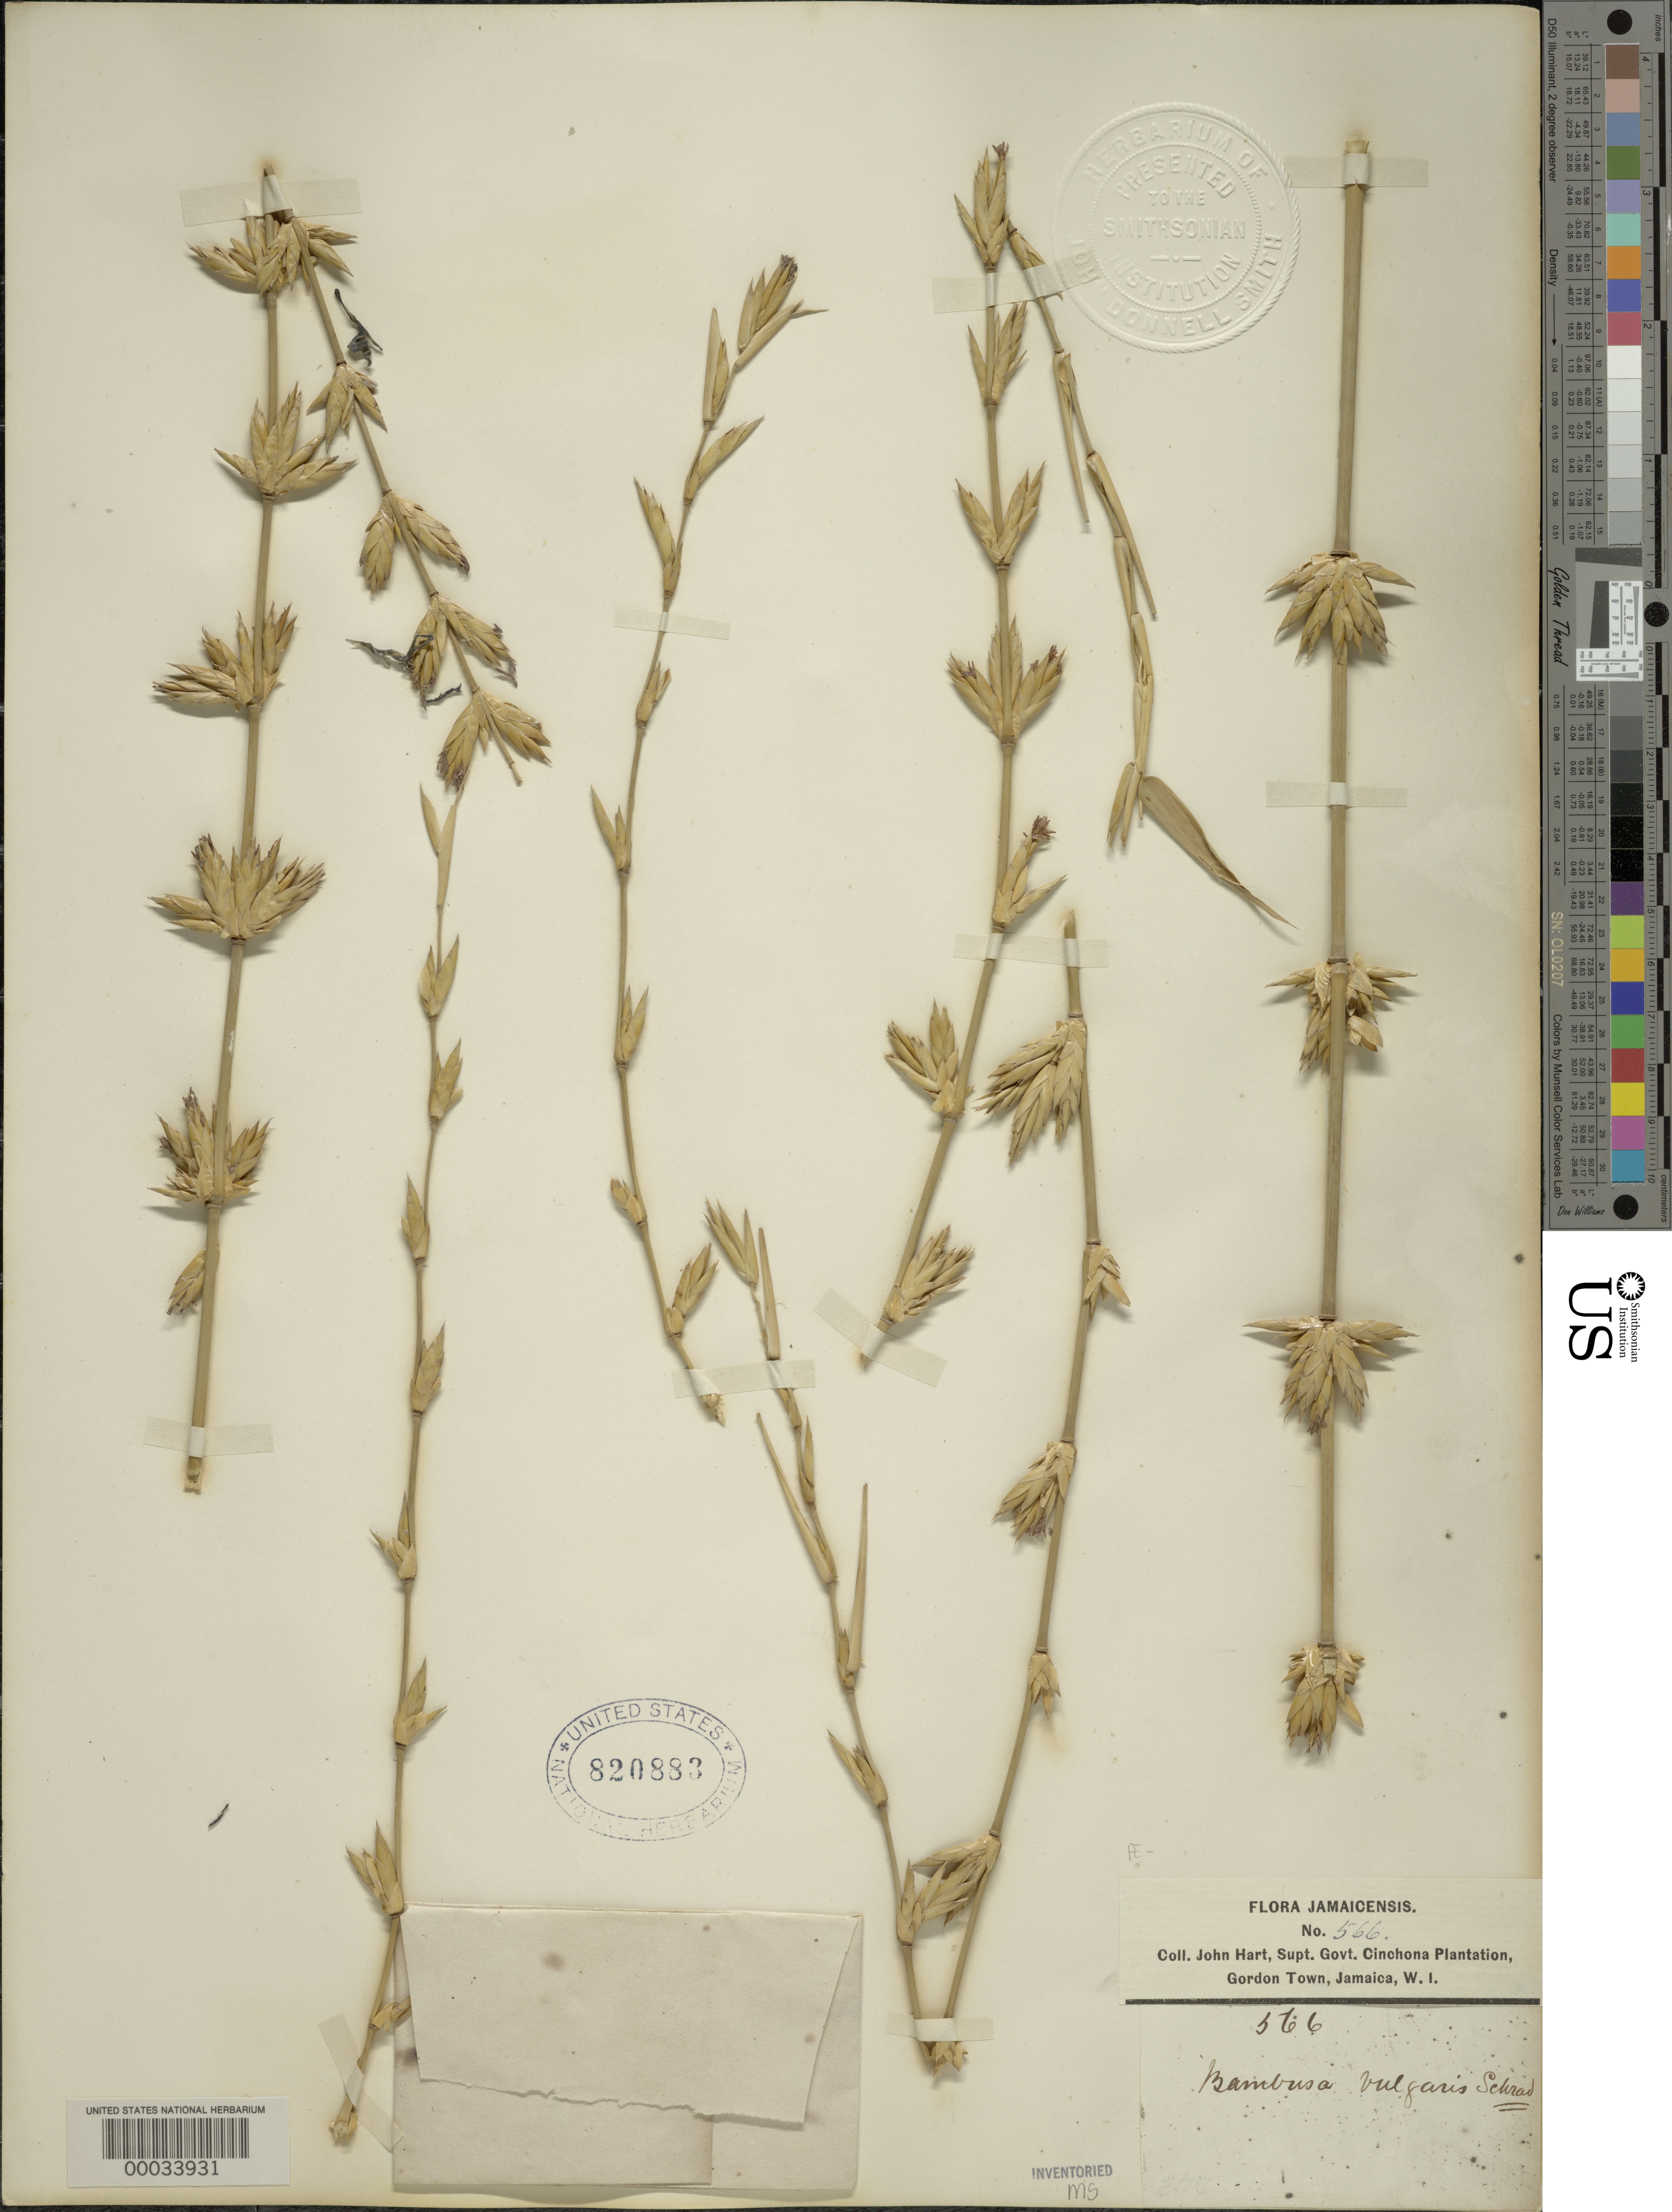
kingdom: Plantae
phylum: Tracheophyta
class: Liliopsida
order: Poales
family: Poaceae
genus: Bambusa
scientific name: Bambusa vulgaris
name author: Schrad. ex J.C. Wendl.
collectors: J. Hart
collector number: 566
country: Jamaica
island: Greater Antilles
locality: Gorden town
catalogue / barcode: US 820883